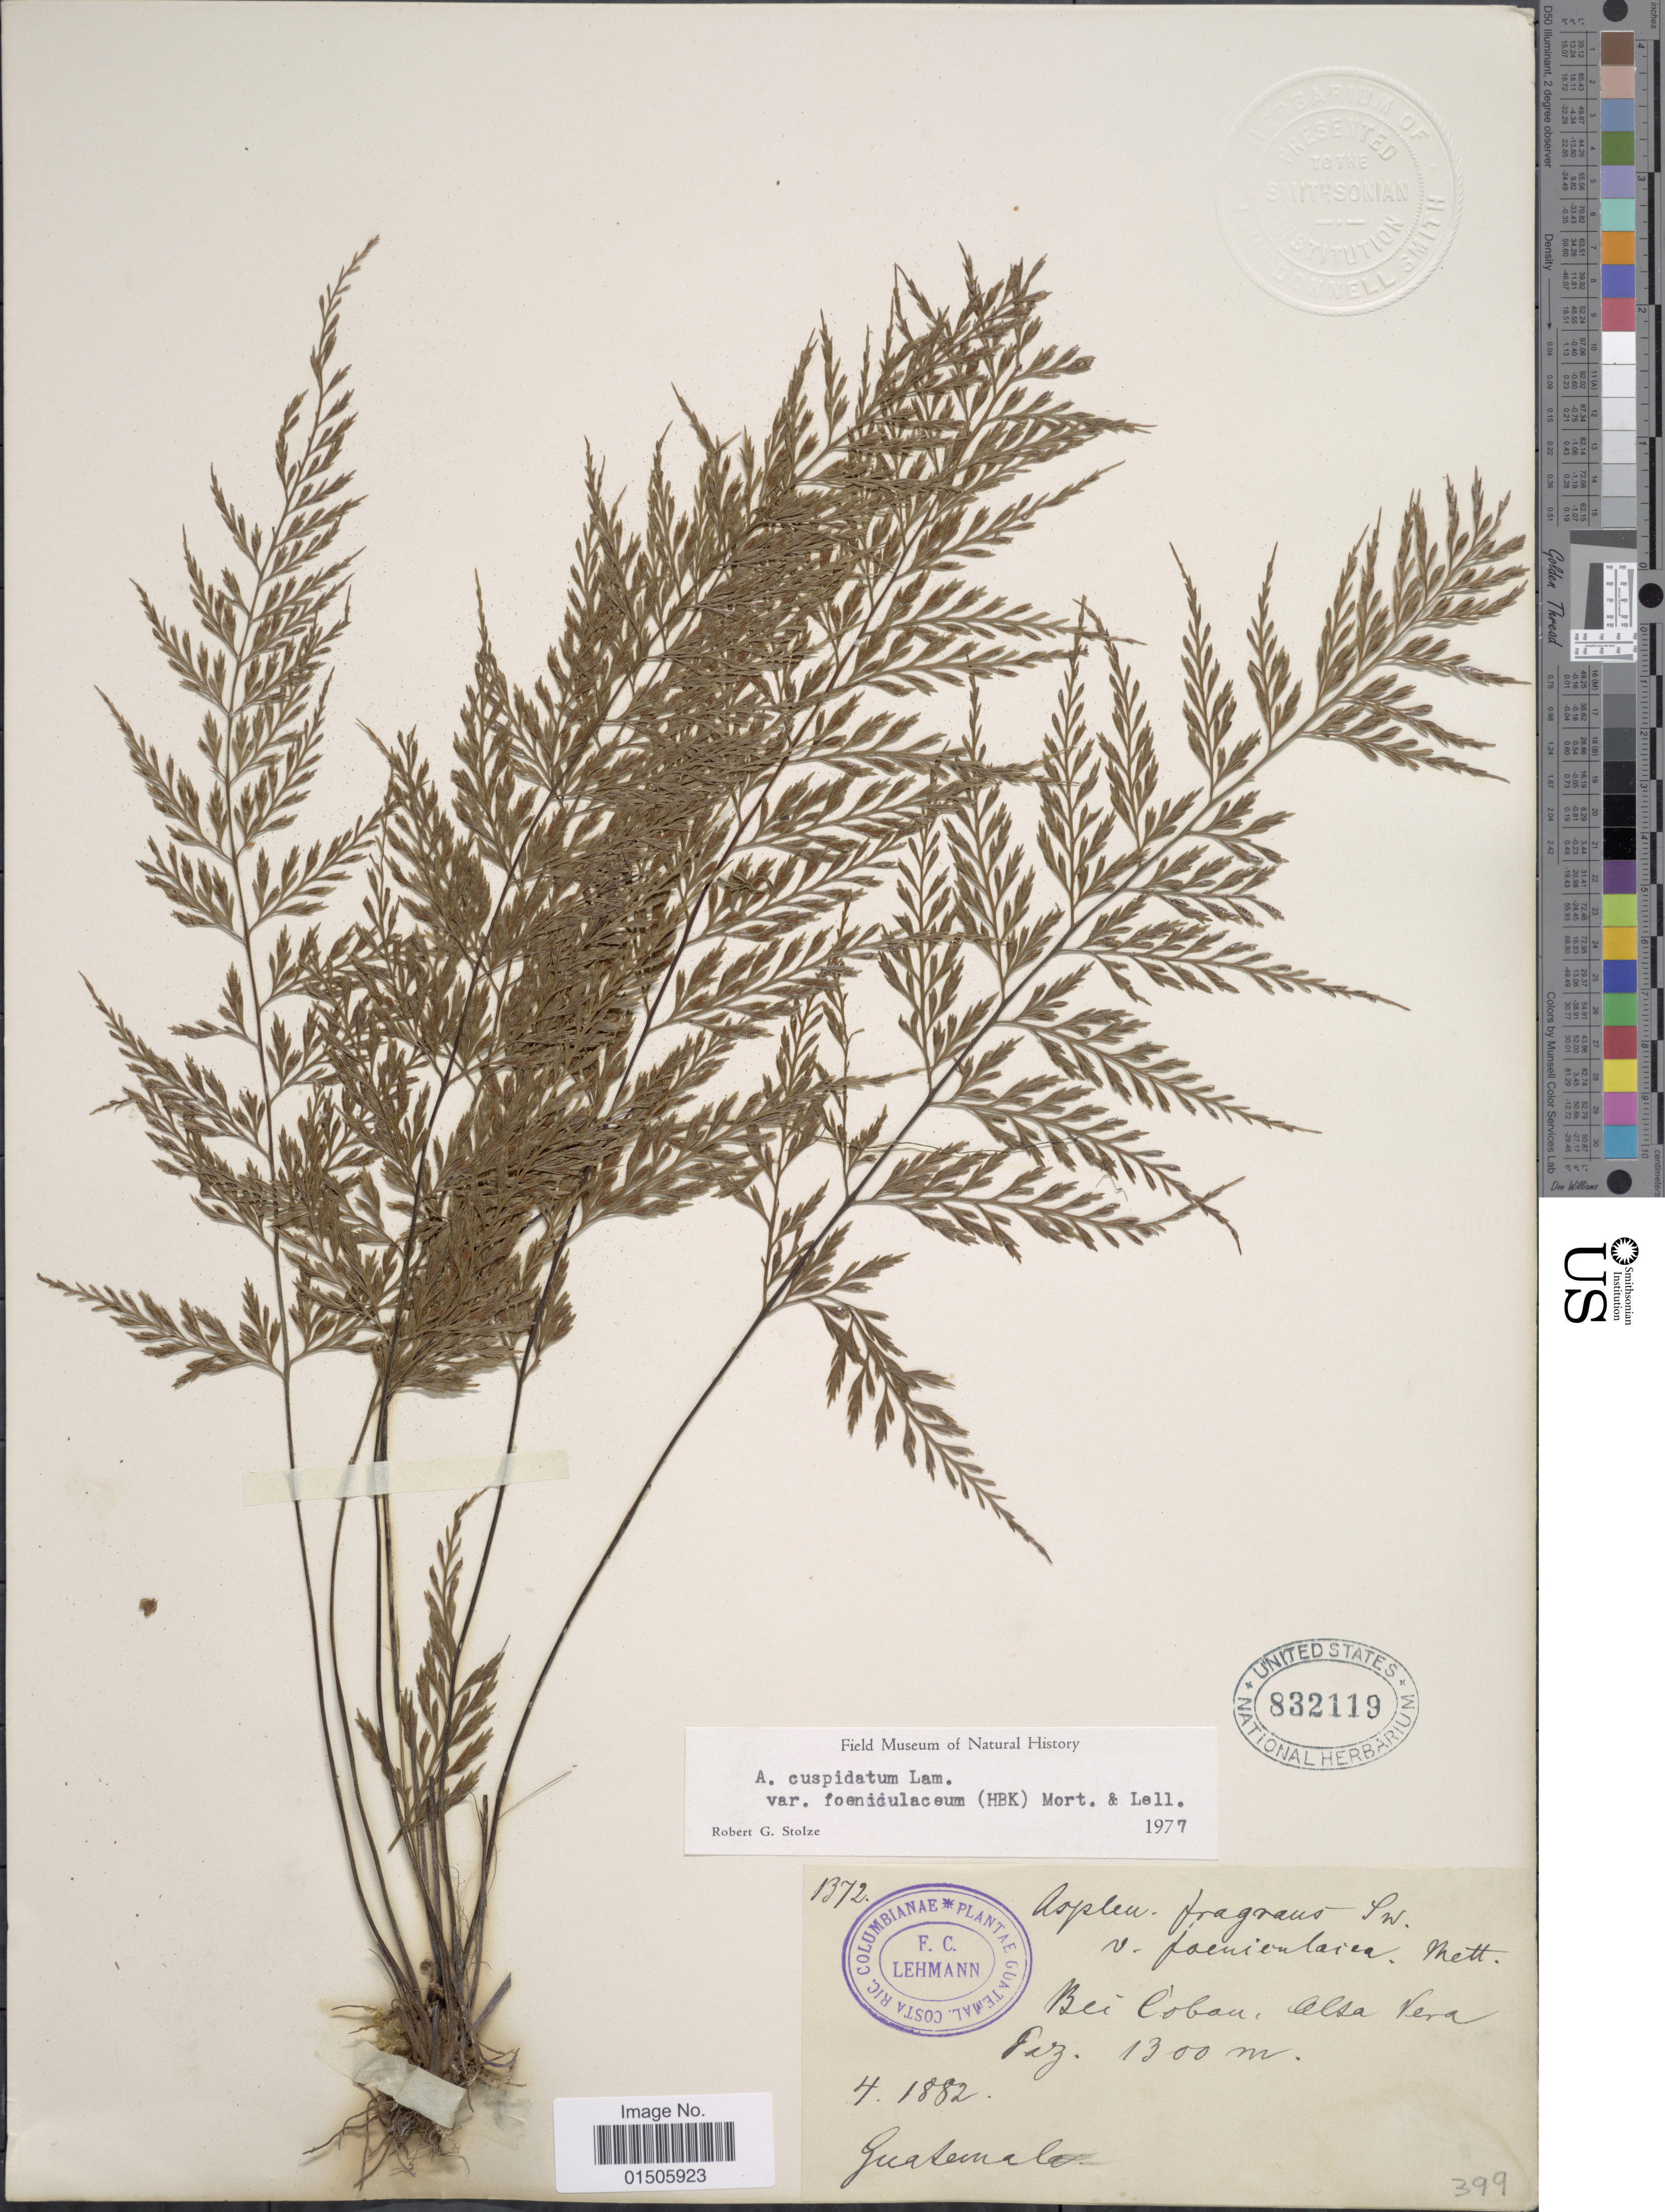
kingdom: Plantae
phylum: Tracheophyta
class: Polypodiopsida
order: Polypodiales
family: Aspleniaceae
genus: Asplenium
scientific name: Asplenium cuspidatum var. foeniculaceum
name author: (Kunth) C.V. Morton & Lellinger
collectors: F. C. Lehmann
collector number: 1372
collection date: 1882-04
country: Guatemala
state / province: Alta Verapaz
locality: Bei Cobán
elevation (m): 1300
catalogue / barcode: US 832119